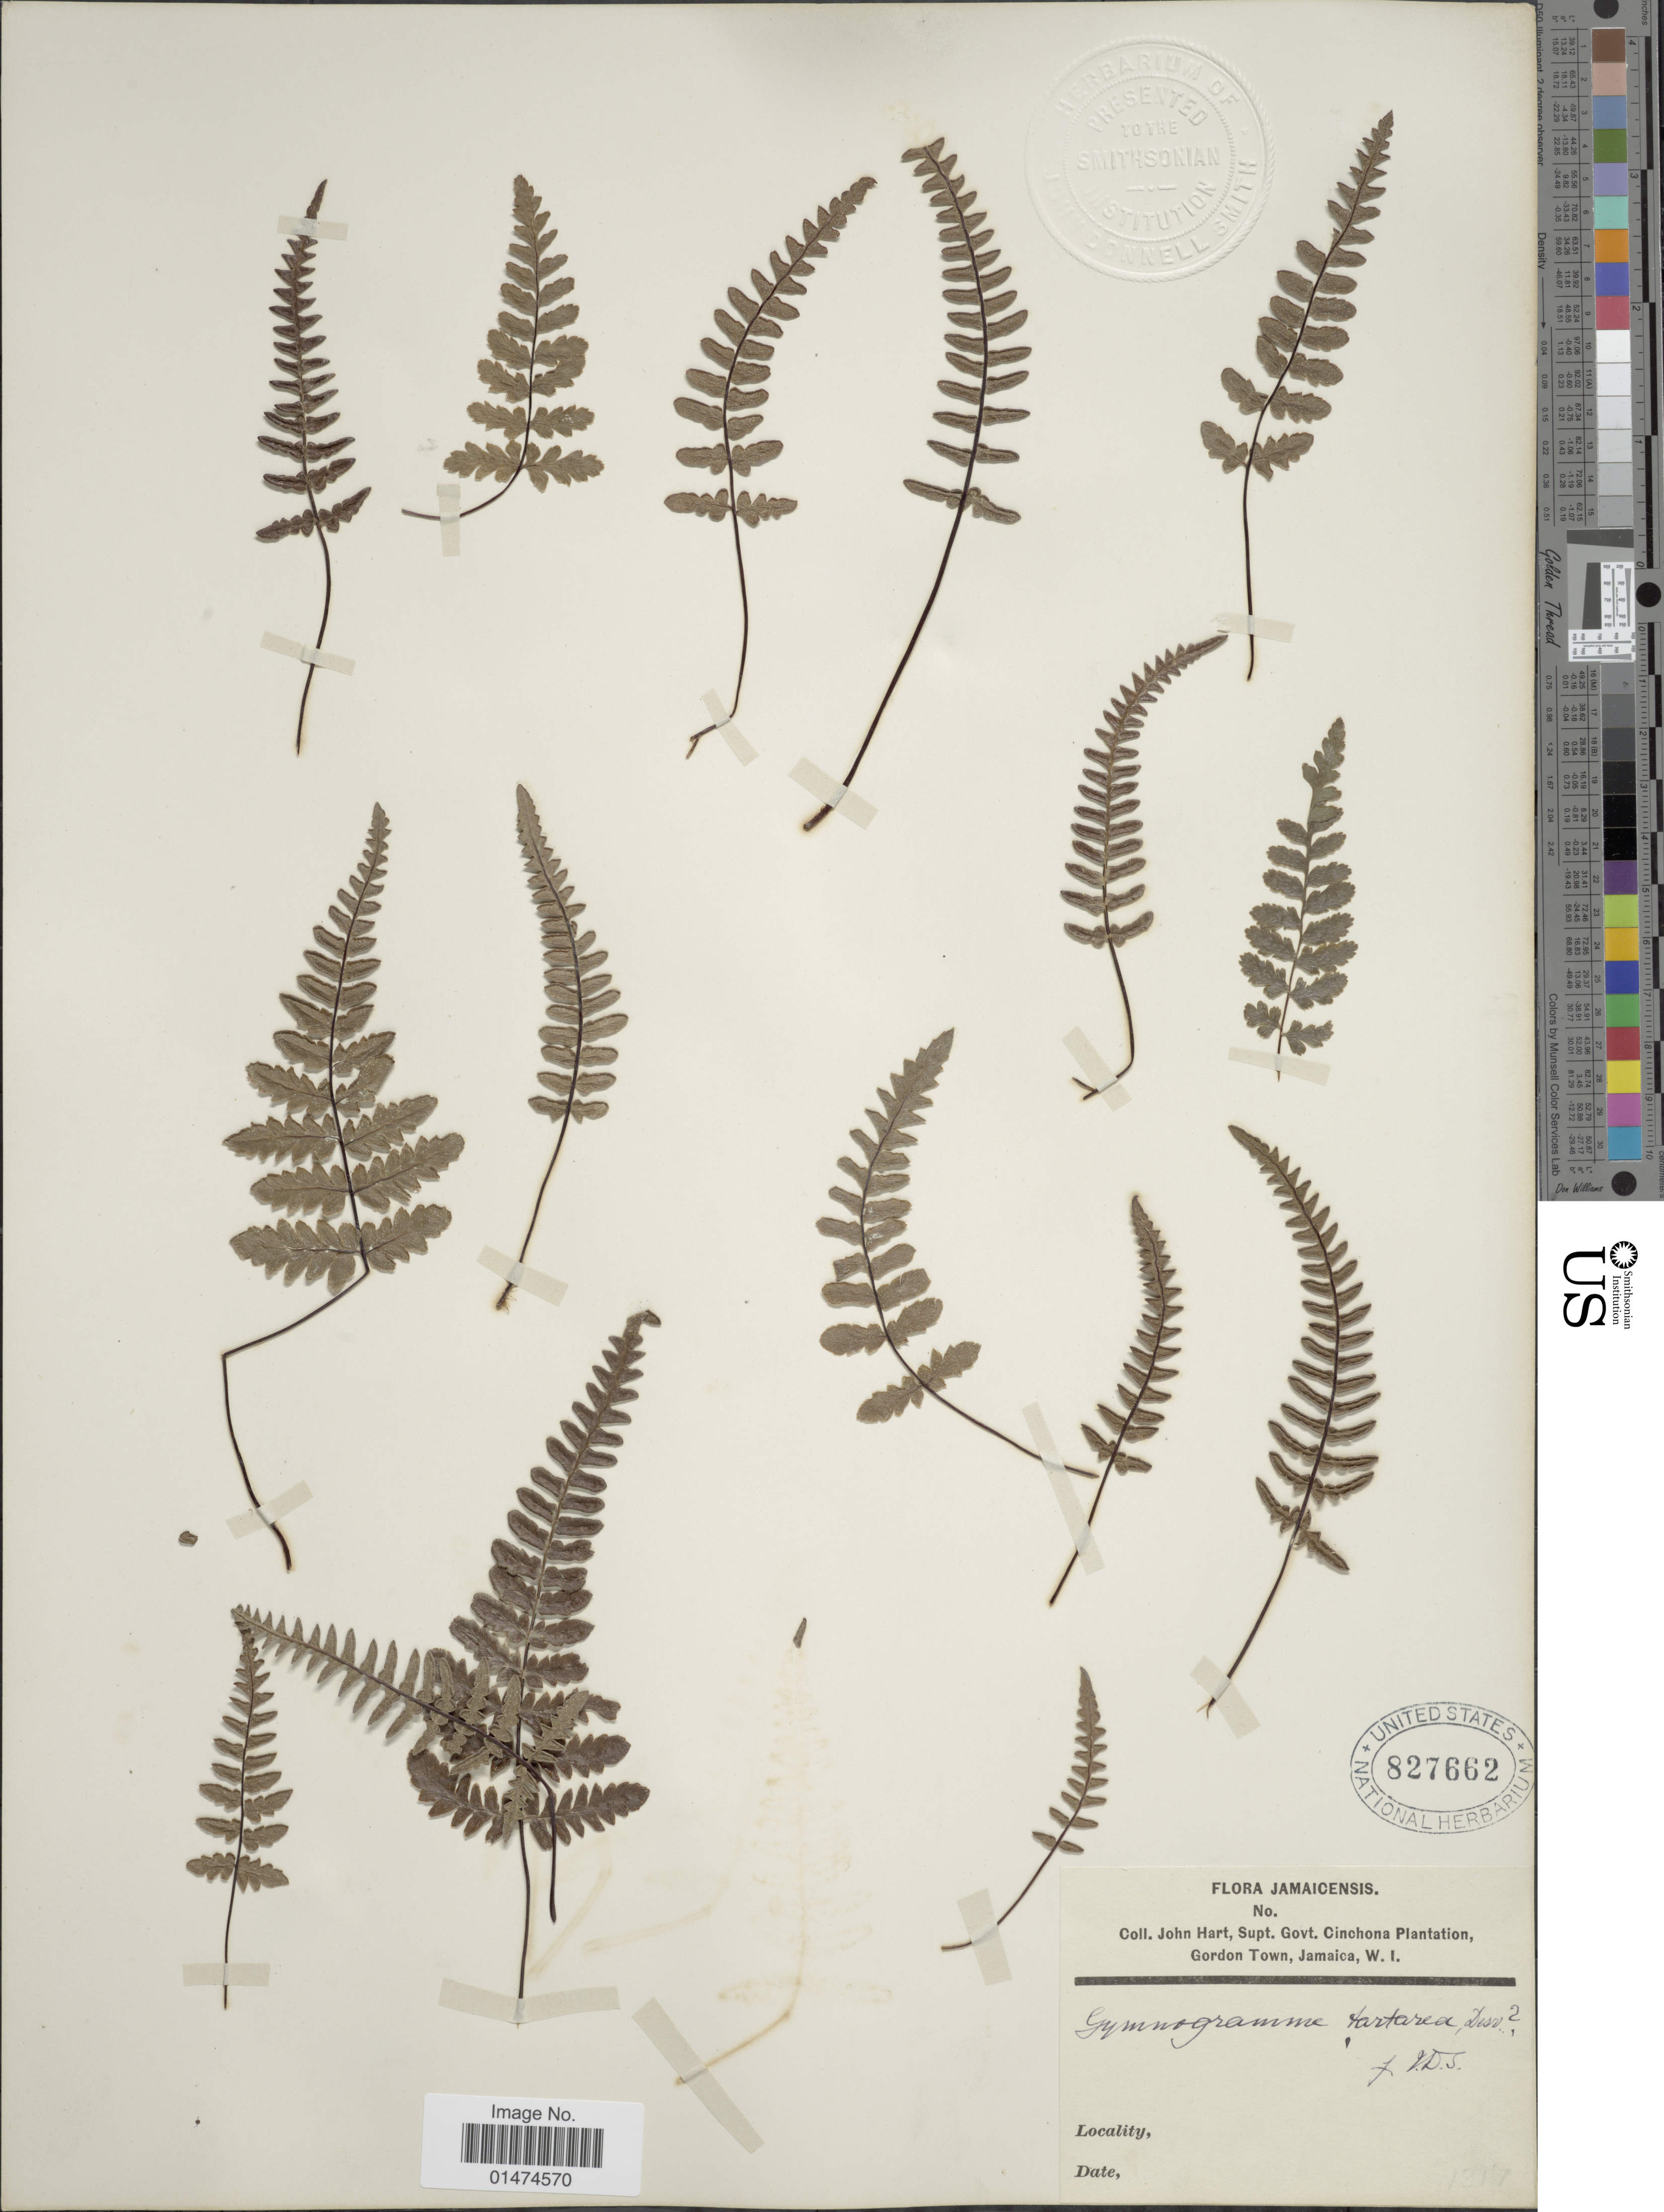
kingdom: Plantae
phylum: Tracheophyta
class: Polypodiopsida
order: Polypodiales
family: Pteridaceae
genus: Pityrogramma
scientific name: Pityrogramma ebenea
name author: (L.) Proctor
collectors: J. H. Hart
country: Jamaica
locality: Cinchona plantation, Gordon Town, Jamaica, W. I.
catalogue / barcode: US 827662